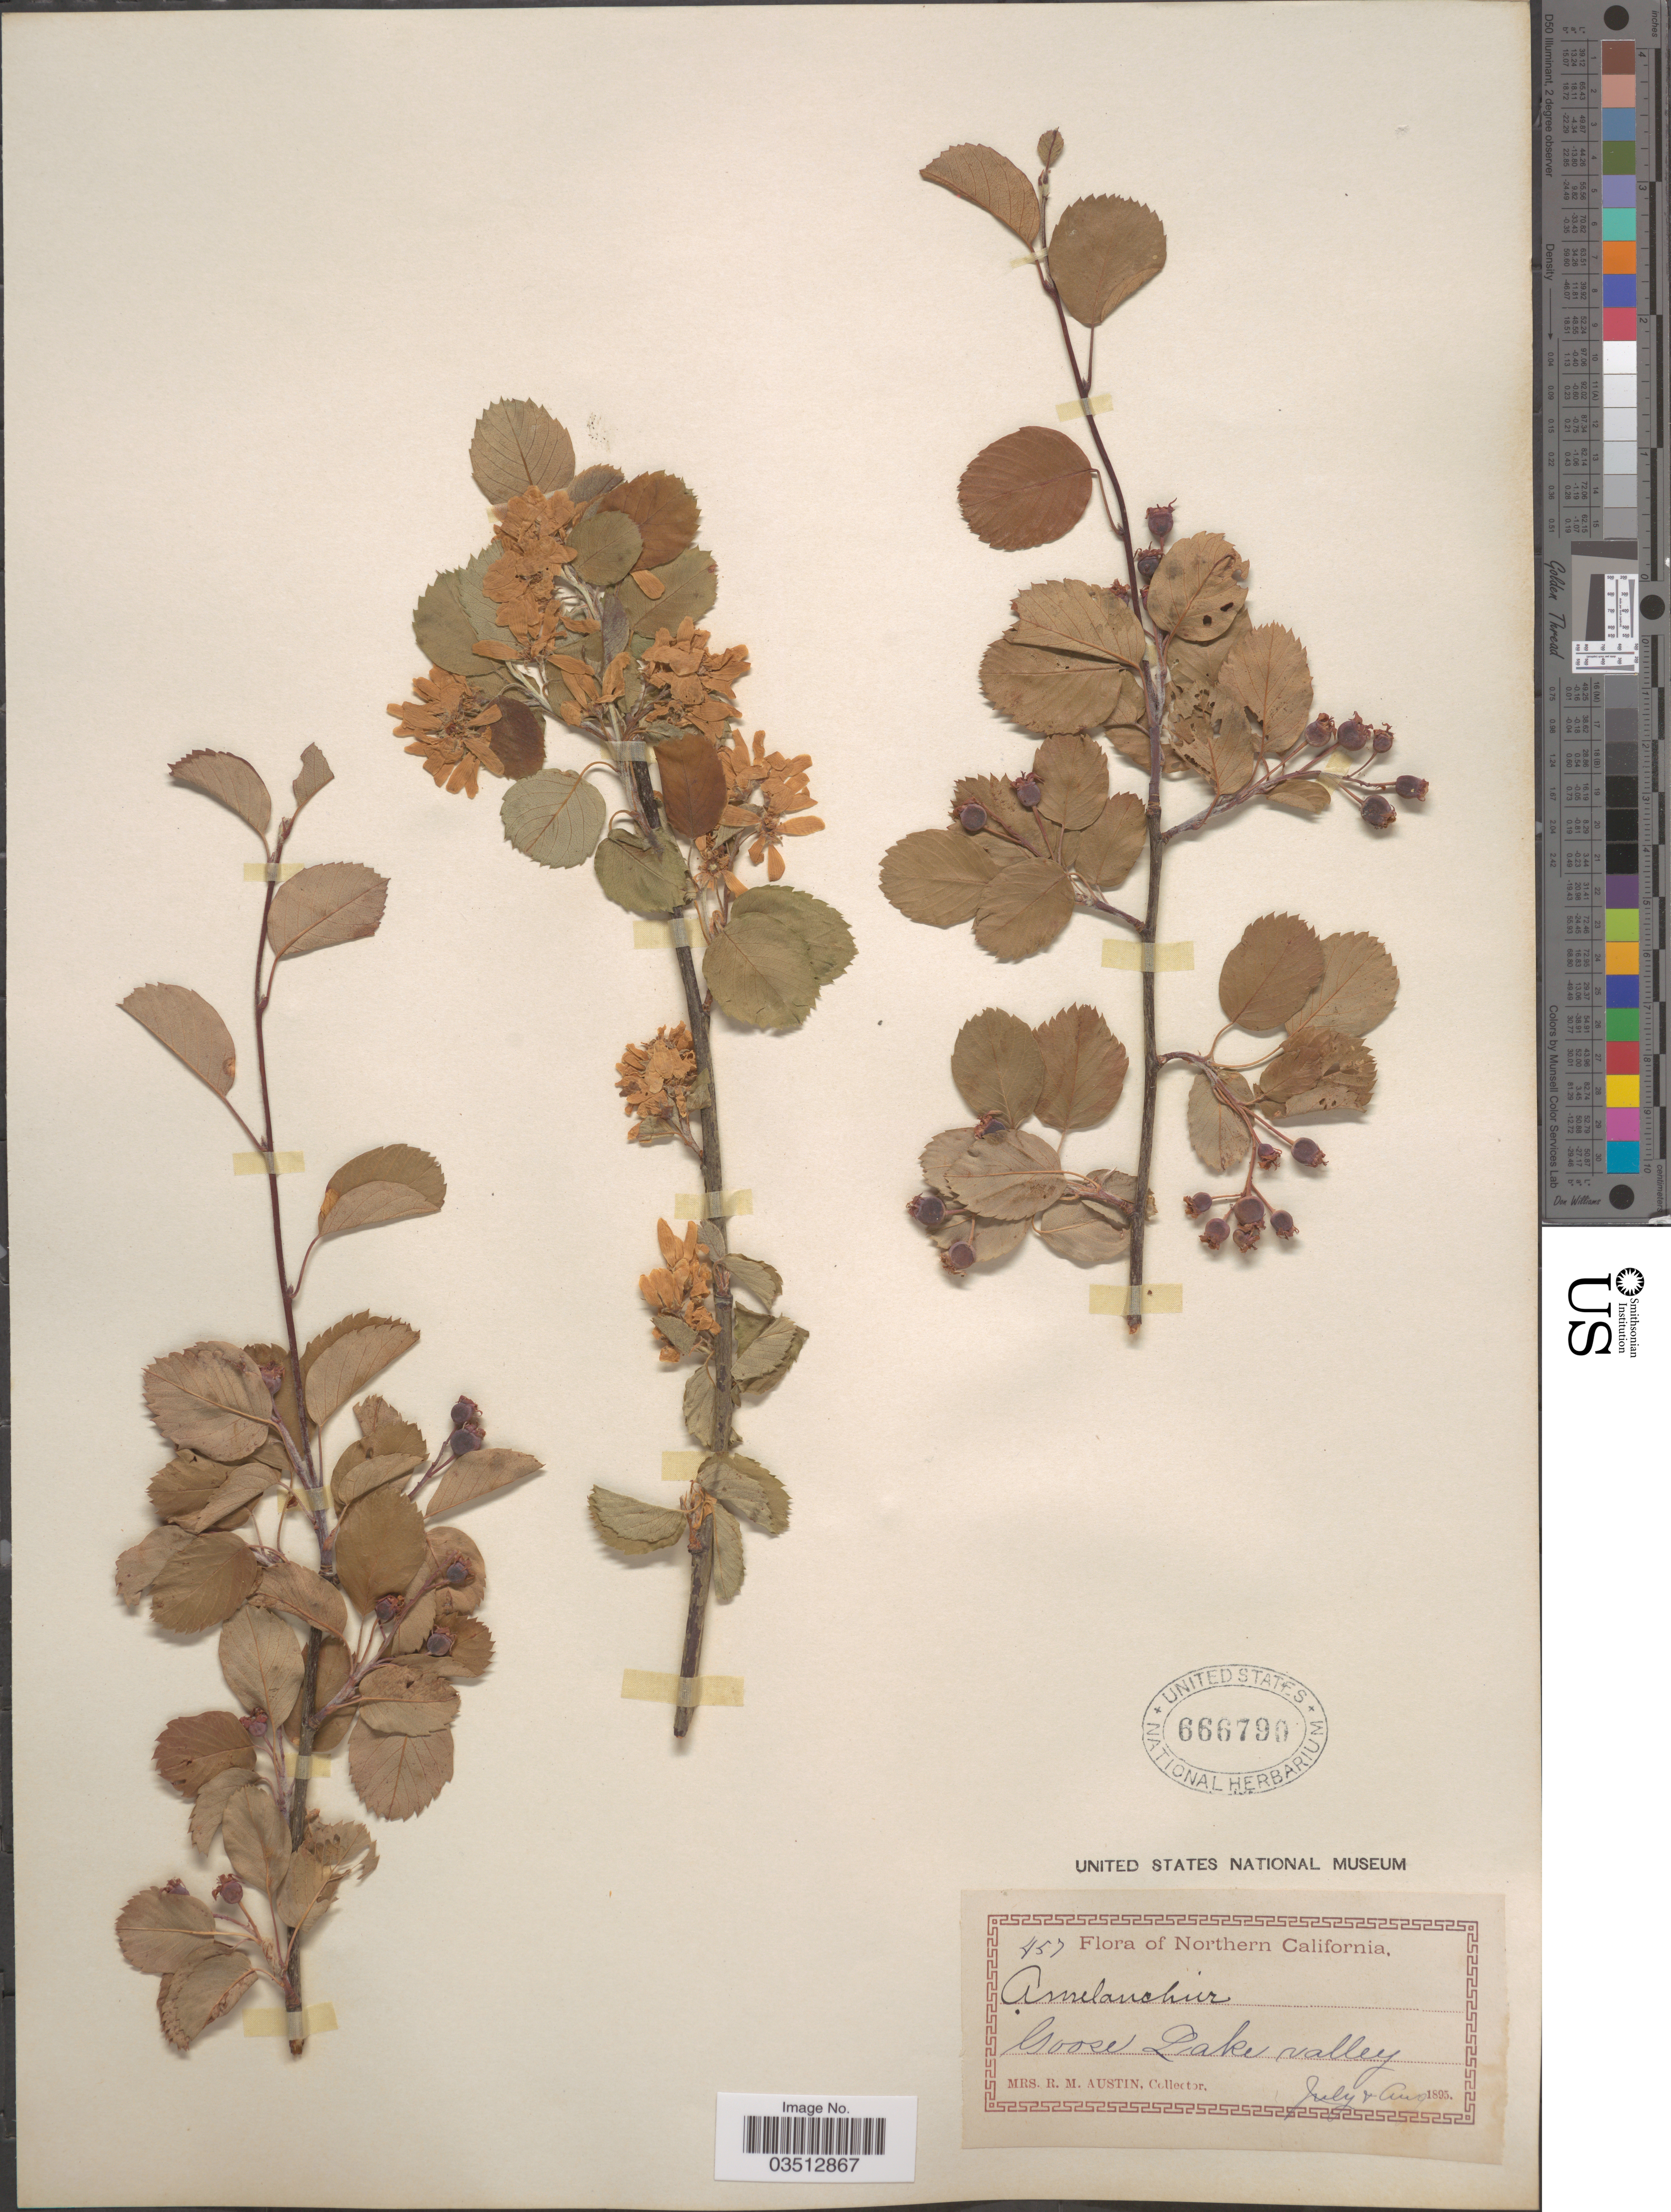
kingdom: Plantae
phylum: Tracheophyta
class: Magnoliopsida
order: Rosales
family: Rosaceae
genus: Amelanchier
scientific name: Amelanchier sp.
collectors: R. Austin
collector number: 457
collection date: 1895-07/1895-08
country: United States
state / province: California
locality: Northern California. Goose Lake valley.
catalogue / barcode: US 666790